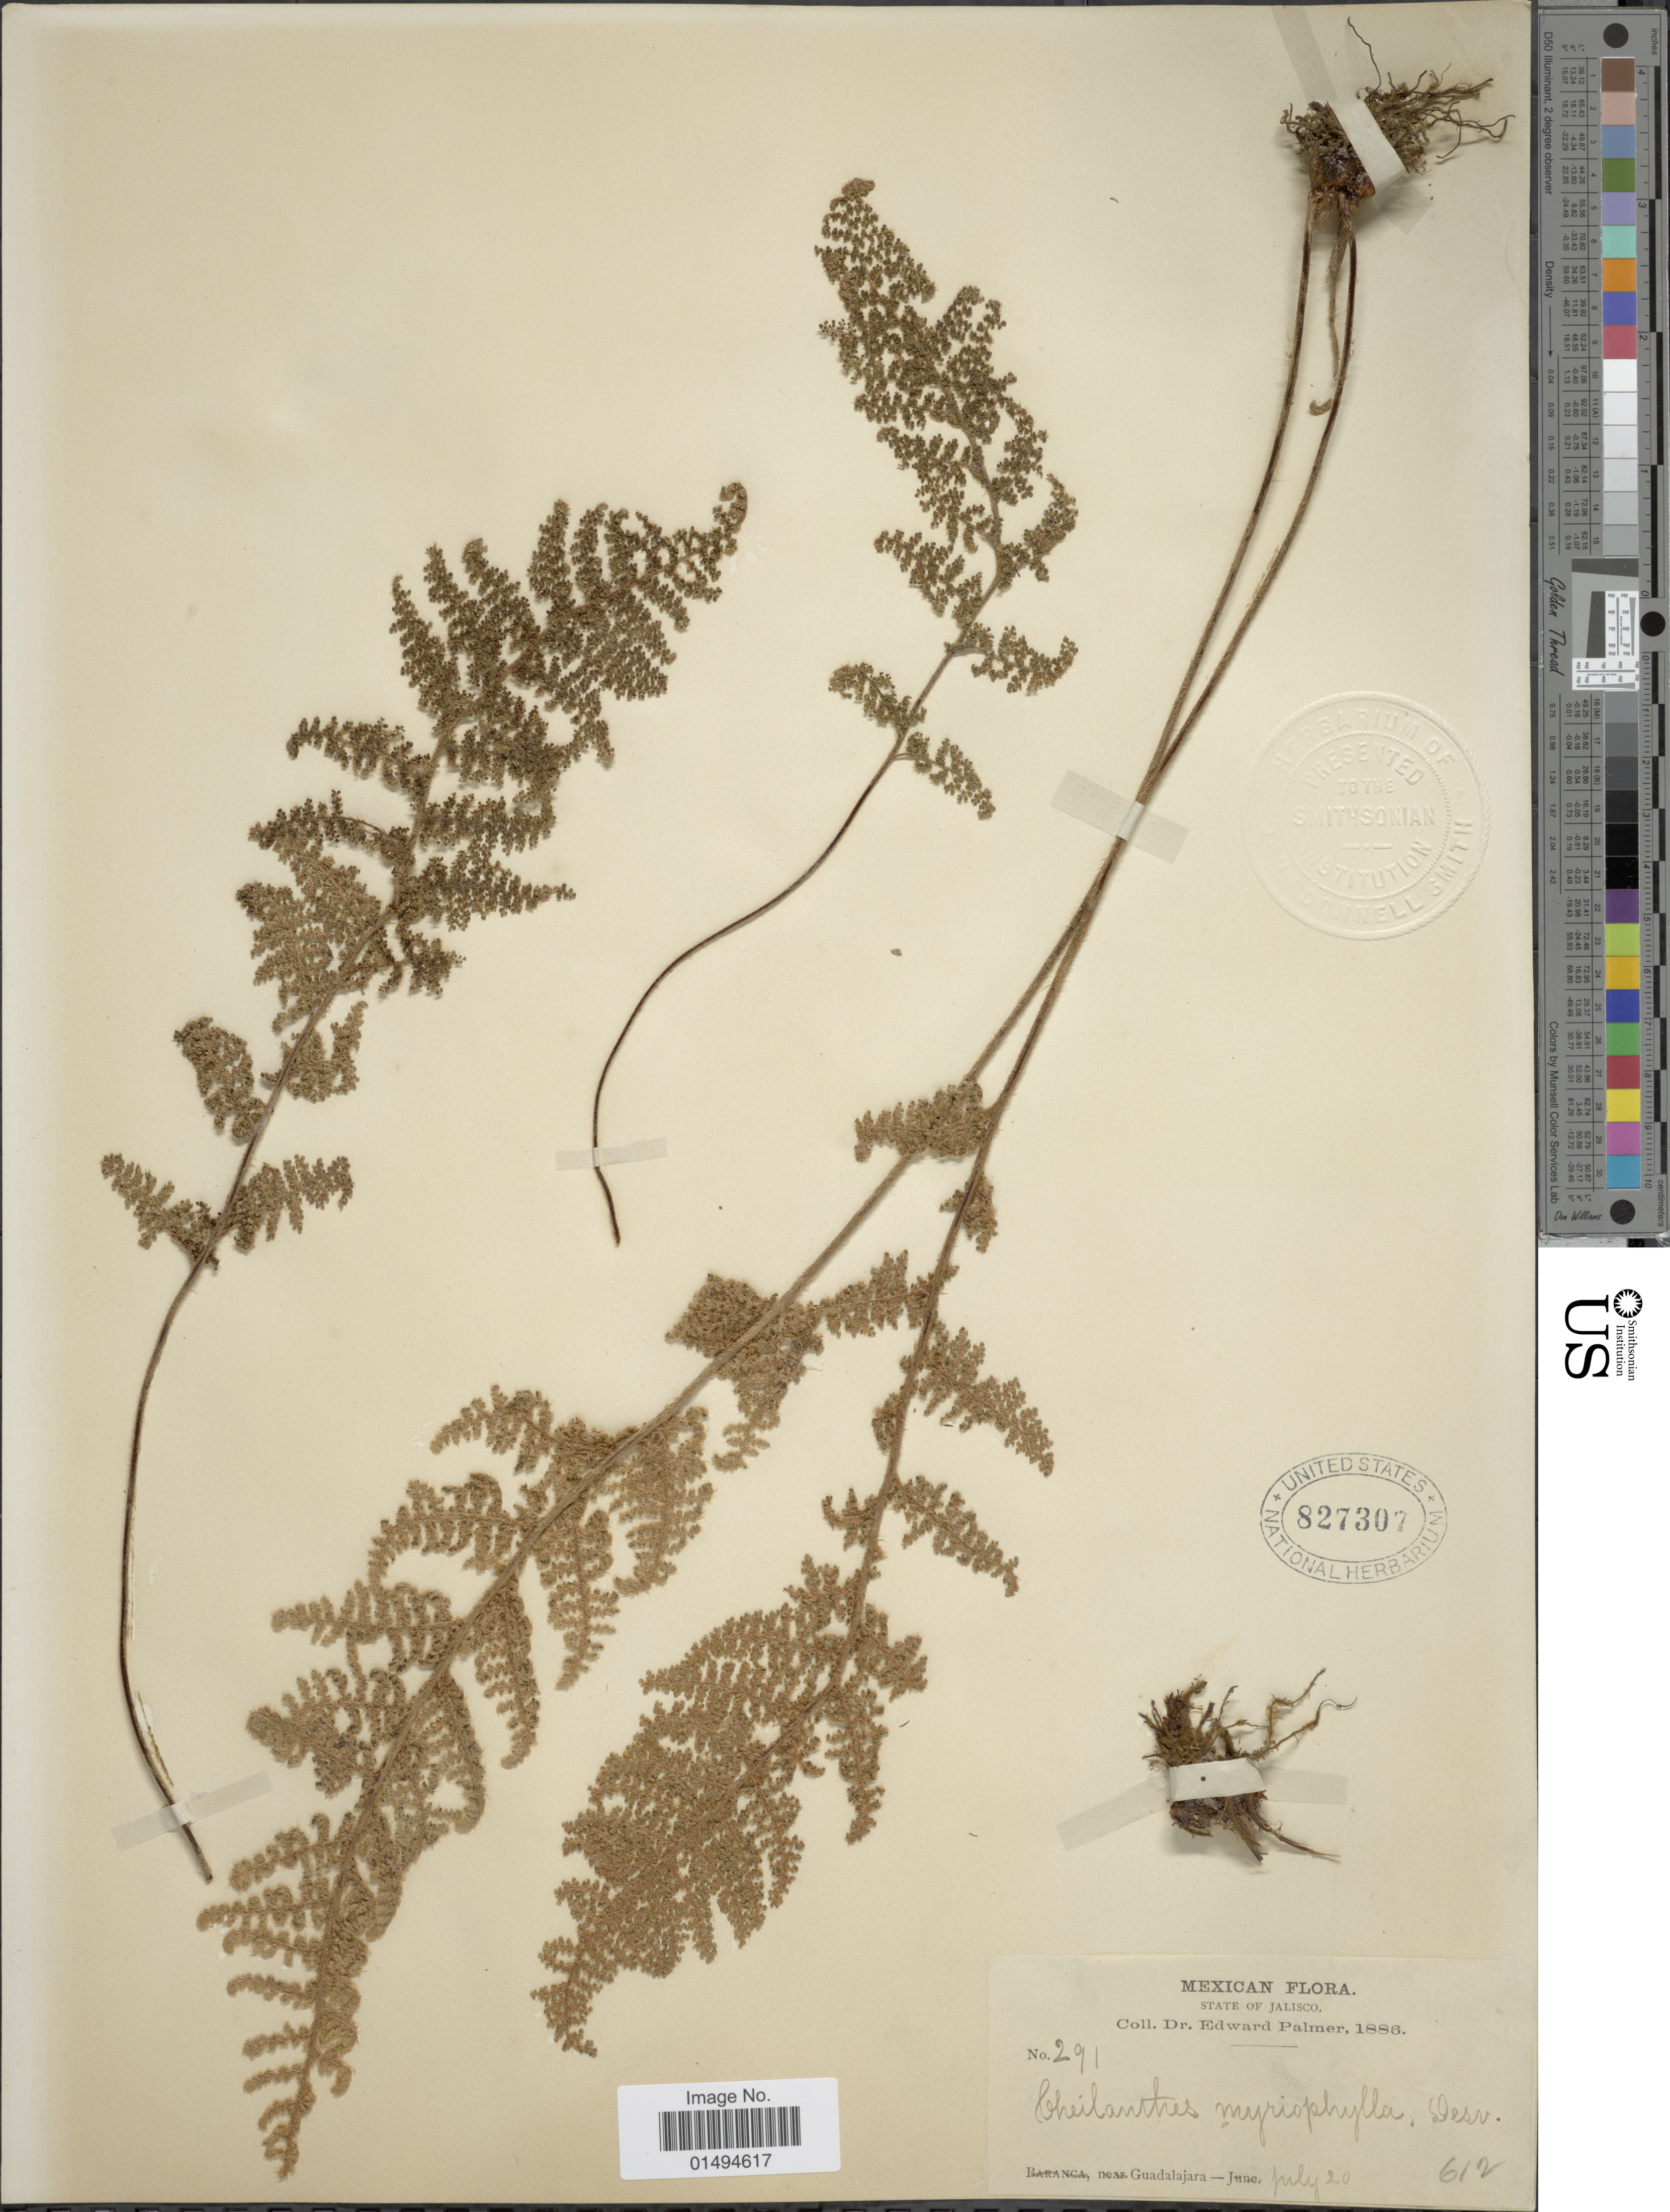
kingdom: Plantae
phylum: Tracheophyta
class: Polypodiopsida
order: Polypodiales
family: Pteridaceae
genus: Myriopteris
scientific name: Myriopteris myriophylla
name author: (Desv.) J. Sm.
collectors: E. Palmer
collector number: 291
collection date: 1886-07-20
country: Mexico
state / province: Jalisco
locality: Guadalajara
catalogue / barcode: US 827307